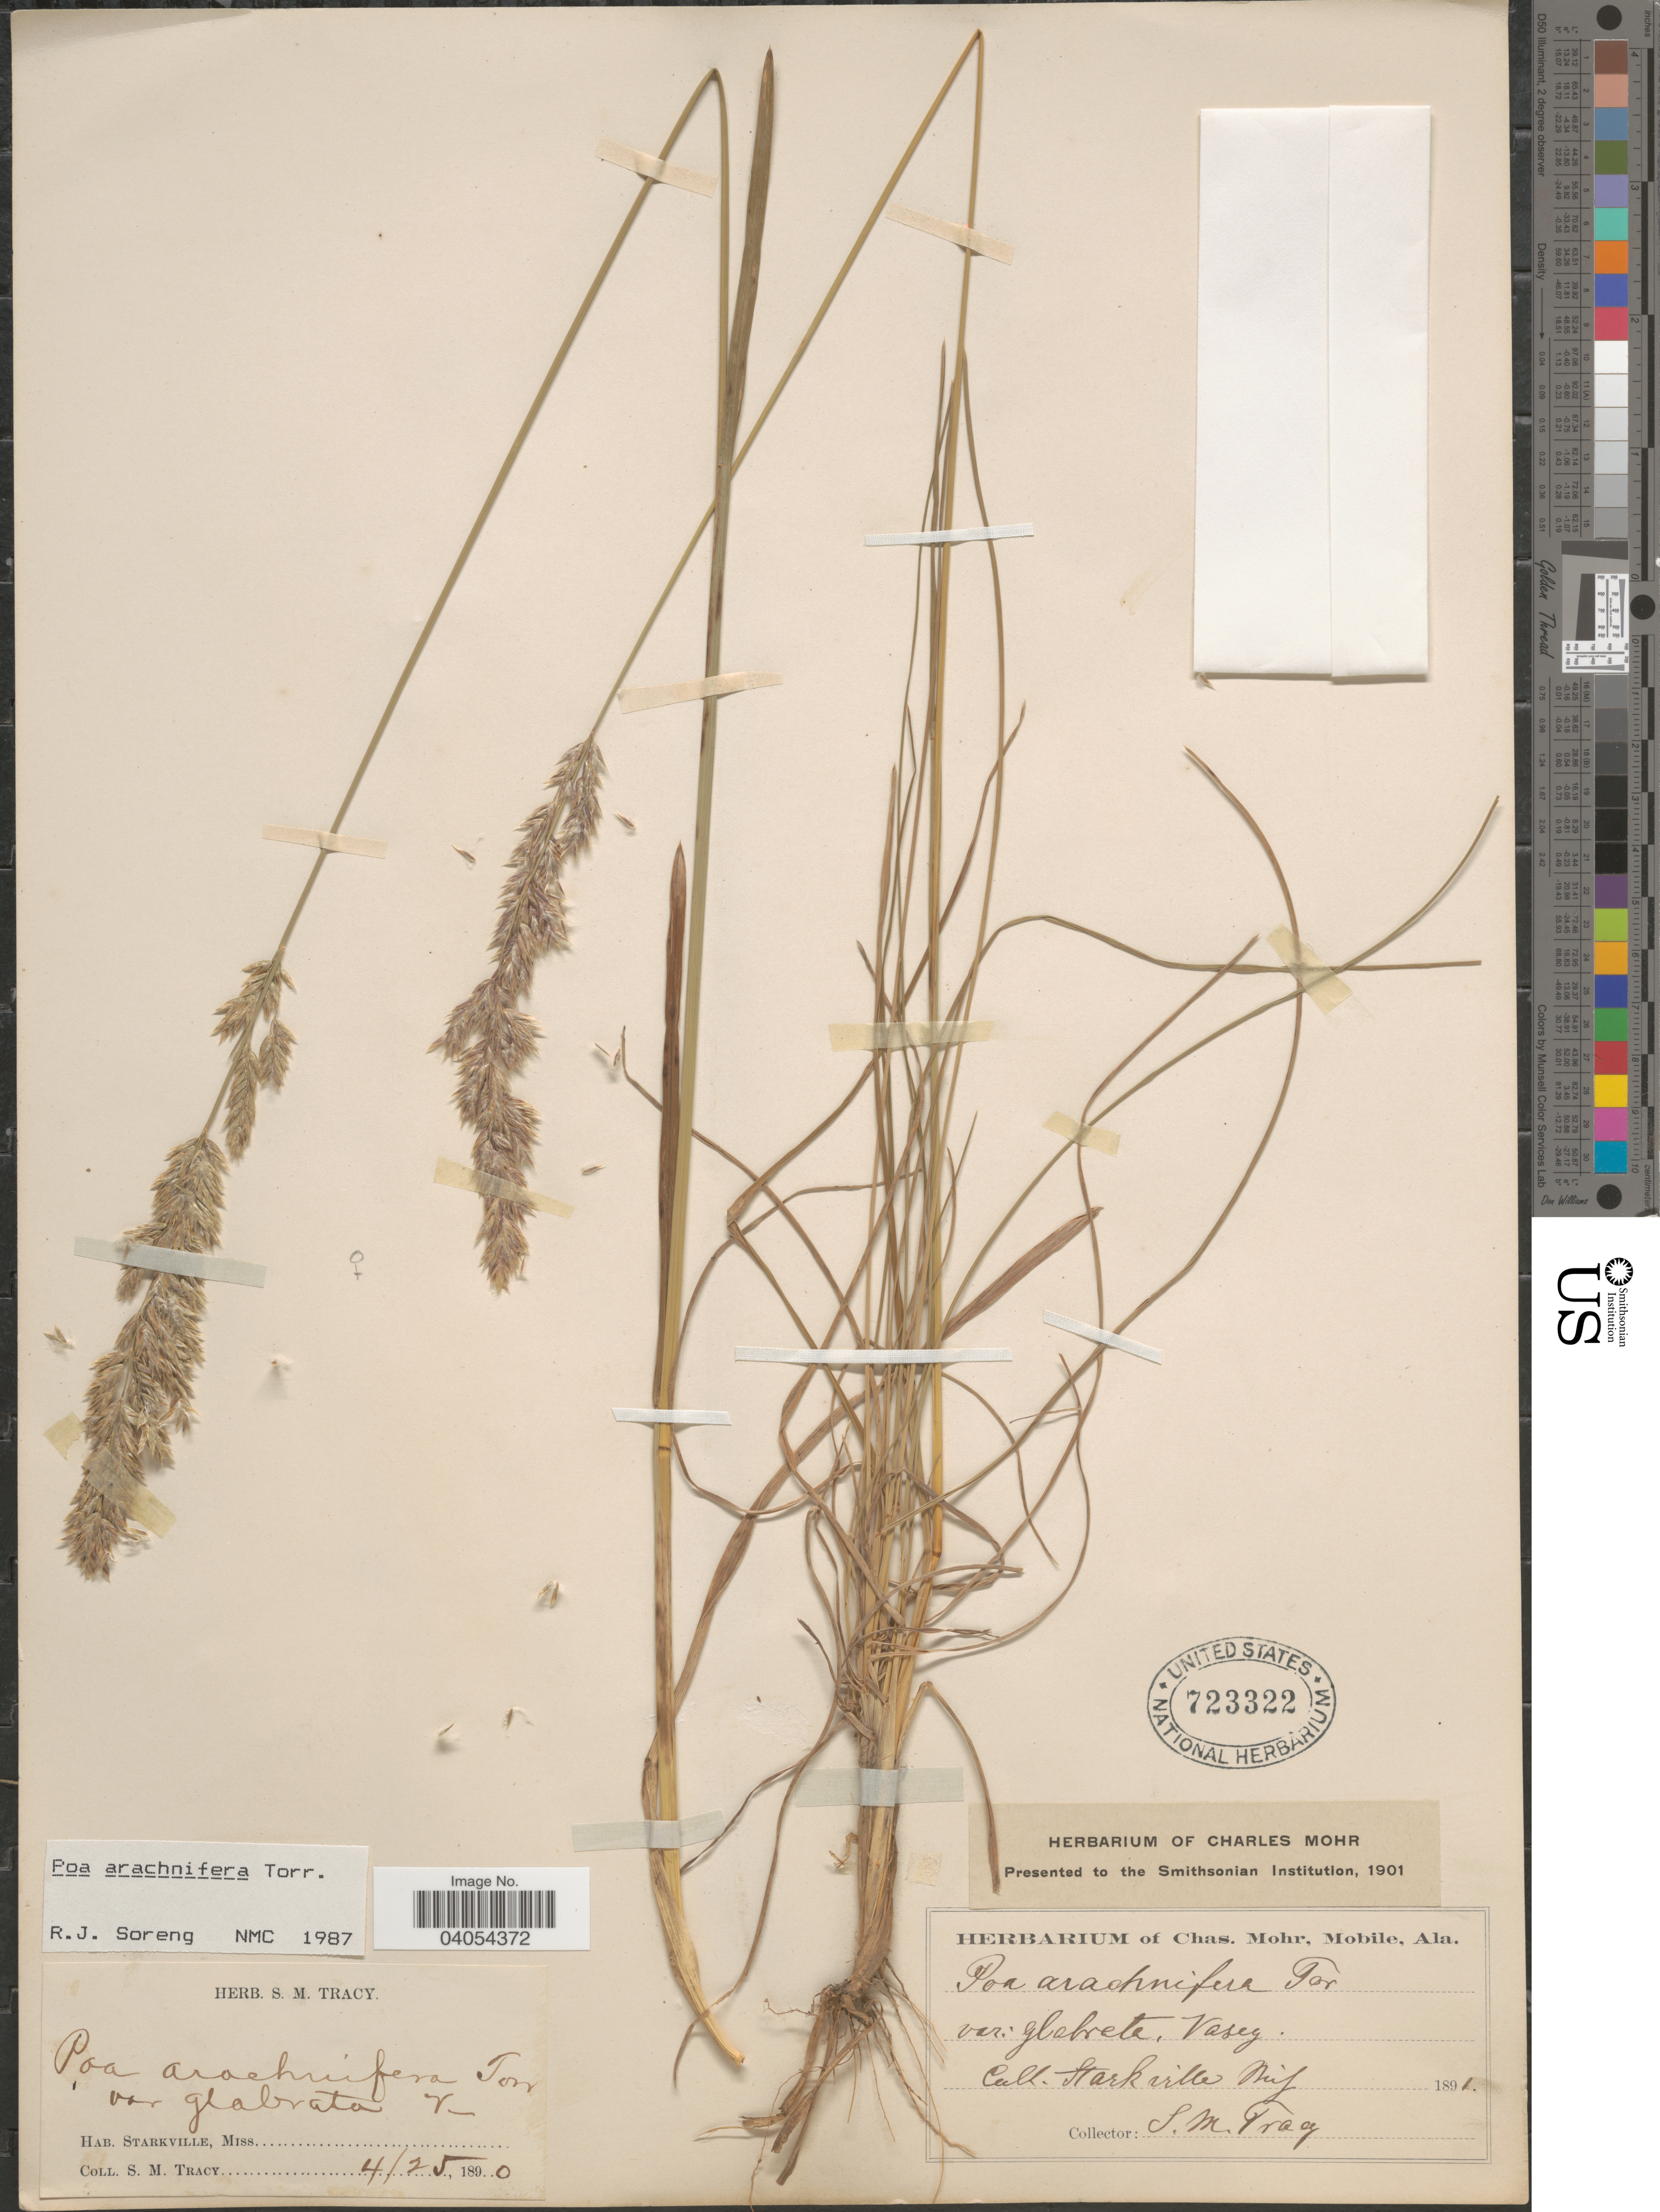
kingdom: Plantae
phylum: Tracheophyta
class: Liliopsida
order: Poales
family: Poaceae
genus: Poa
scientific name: Poa arachnifera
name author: Torr.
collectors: S. M. Tracy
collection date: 1890-04-25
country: United States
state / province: Mississippi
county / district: Oktibbeha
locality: Starkville.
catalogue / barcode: US 723322